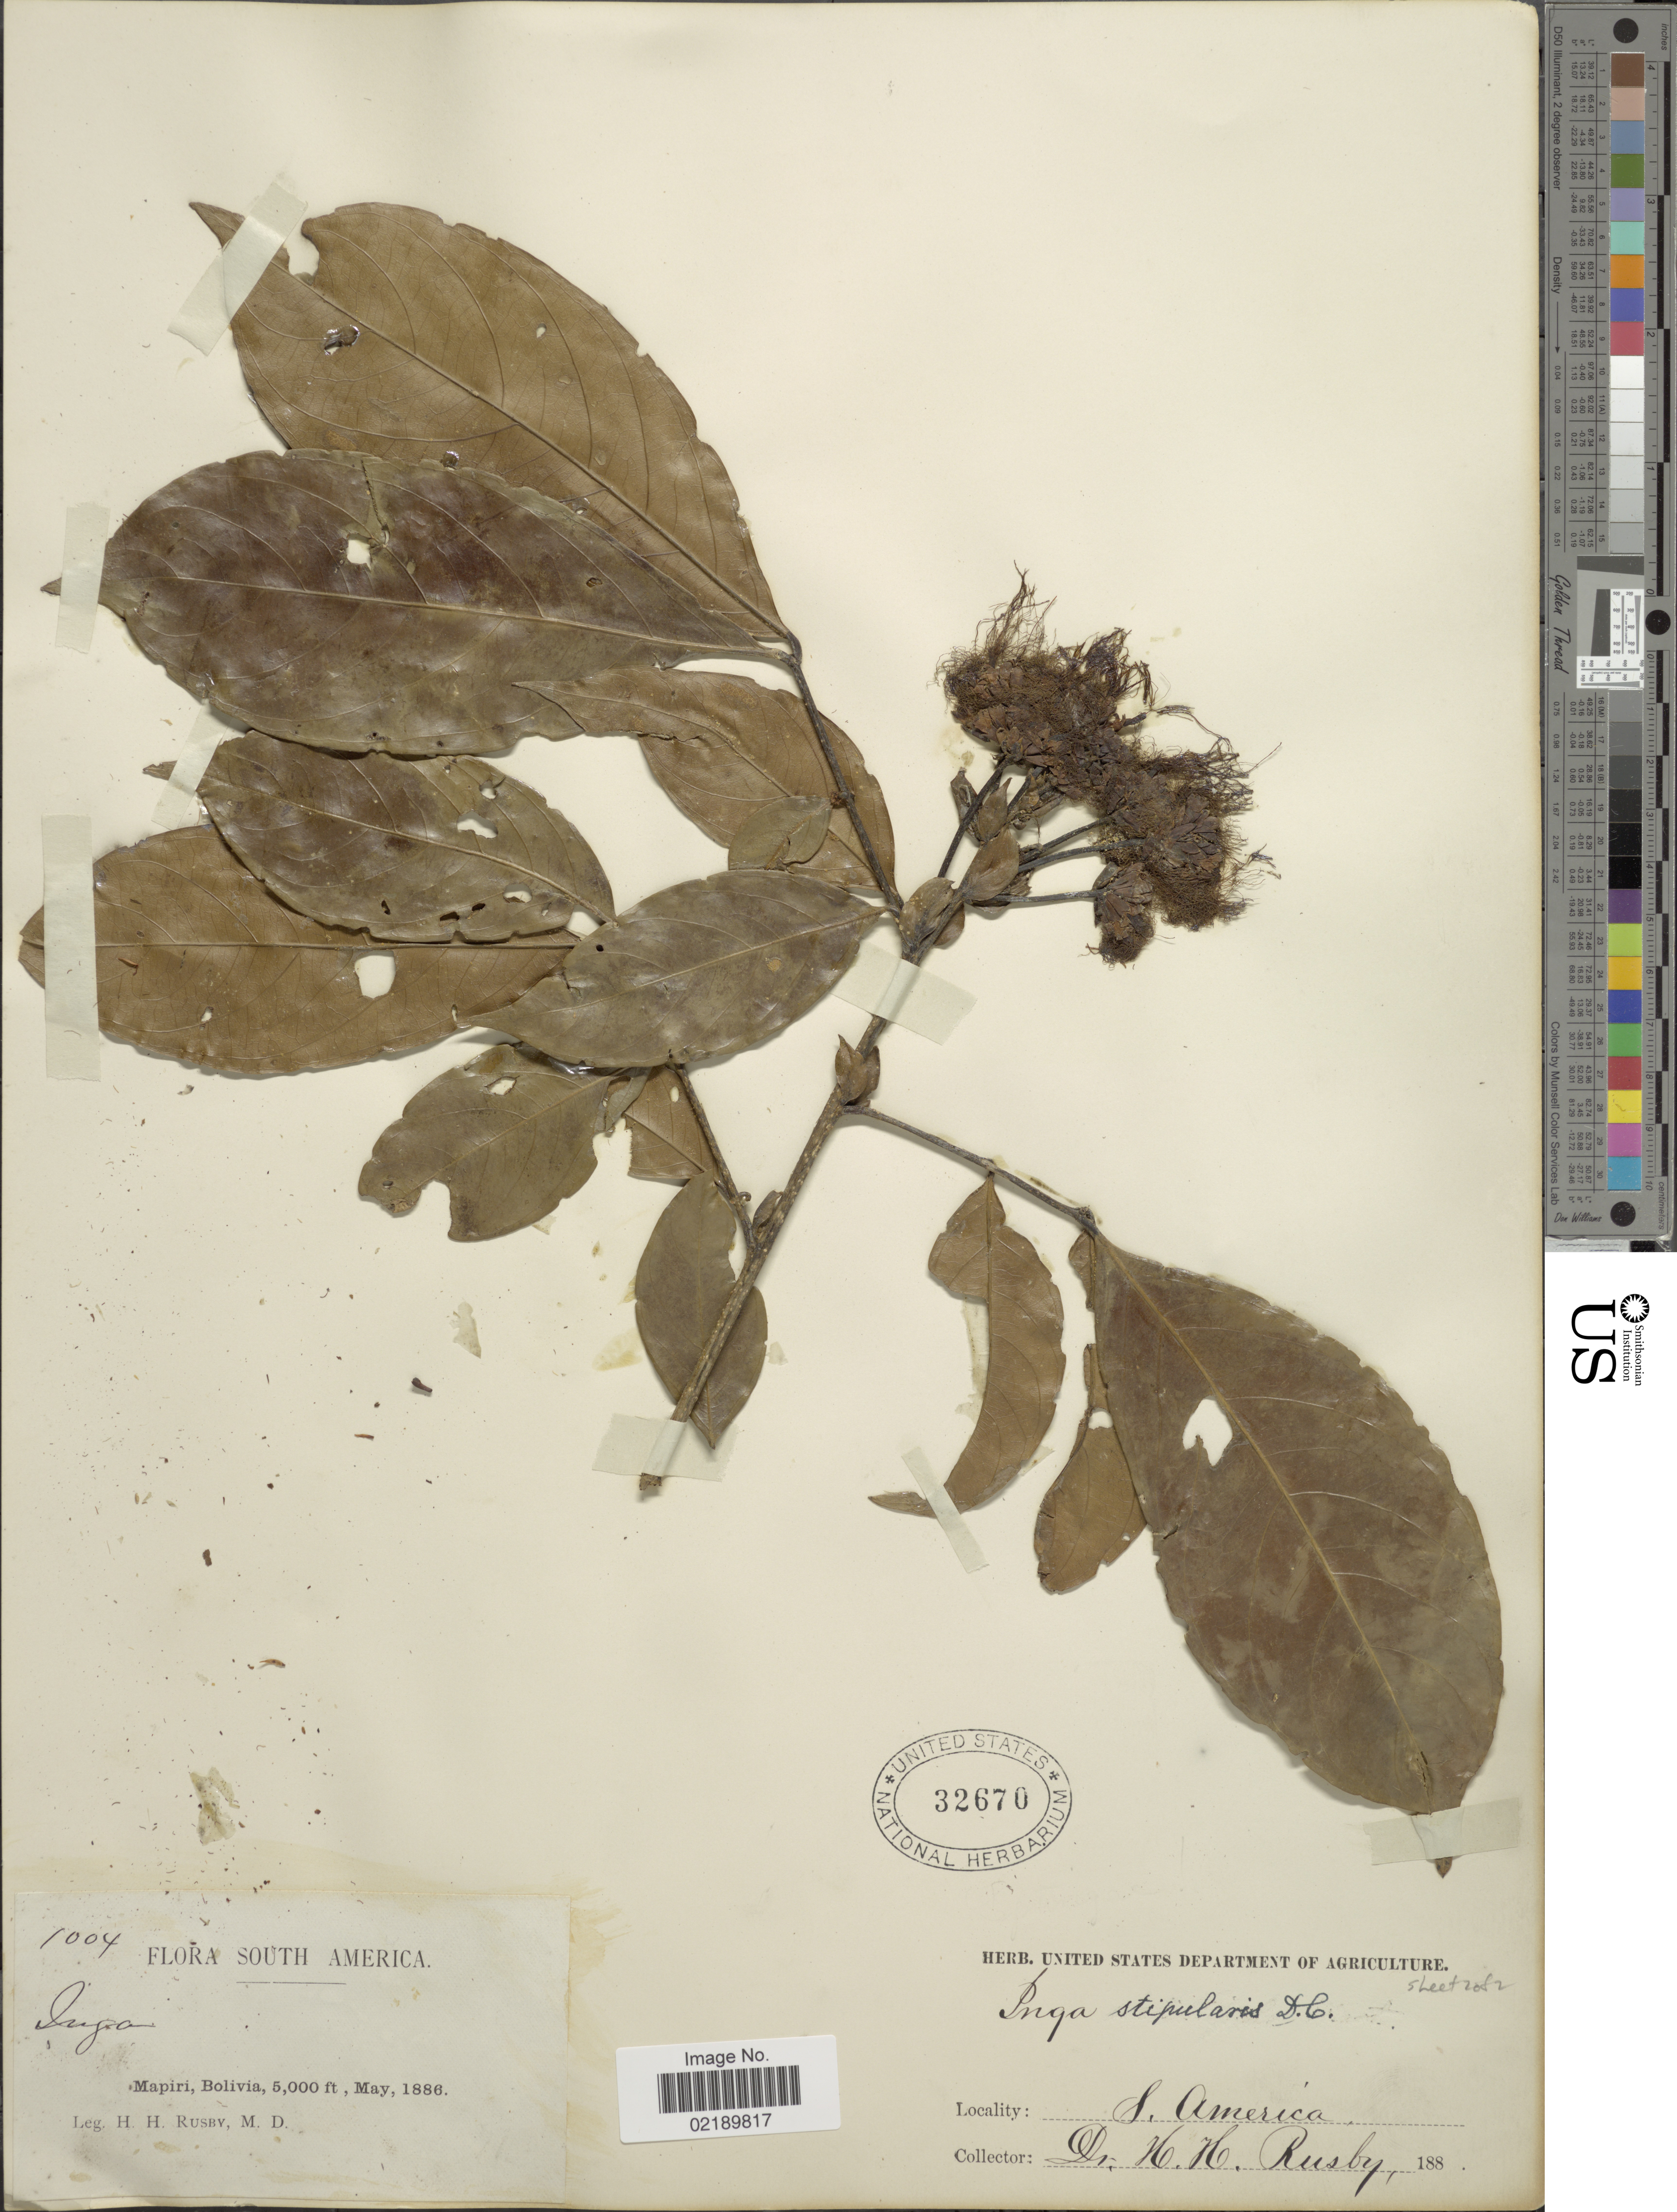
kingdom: Plantae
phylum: Tracheophyta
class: Magnoliopsida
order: Fabales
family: Fabaceae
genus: Inga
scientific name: Inga stipularis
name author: DC.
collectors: H. H. Rusby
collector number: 1004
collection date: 1886-05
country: Bolivia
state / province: La Páz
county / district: Larecaja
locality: Mapiri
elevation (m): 1524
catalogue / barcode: US 32670